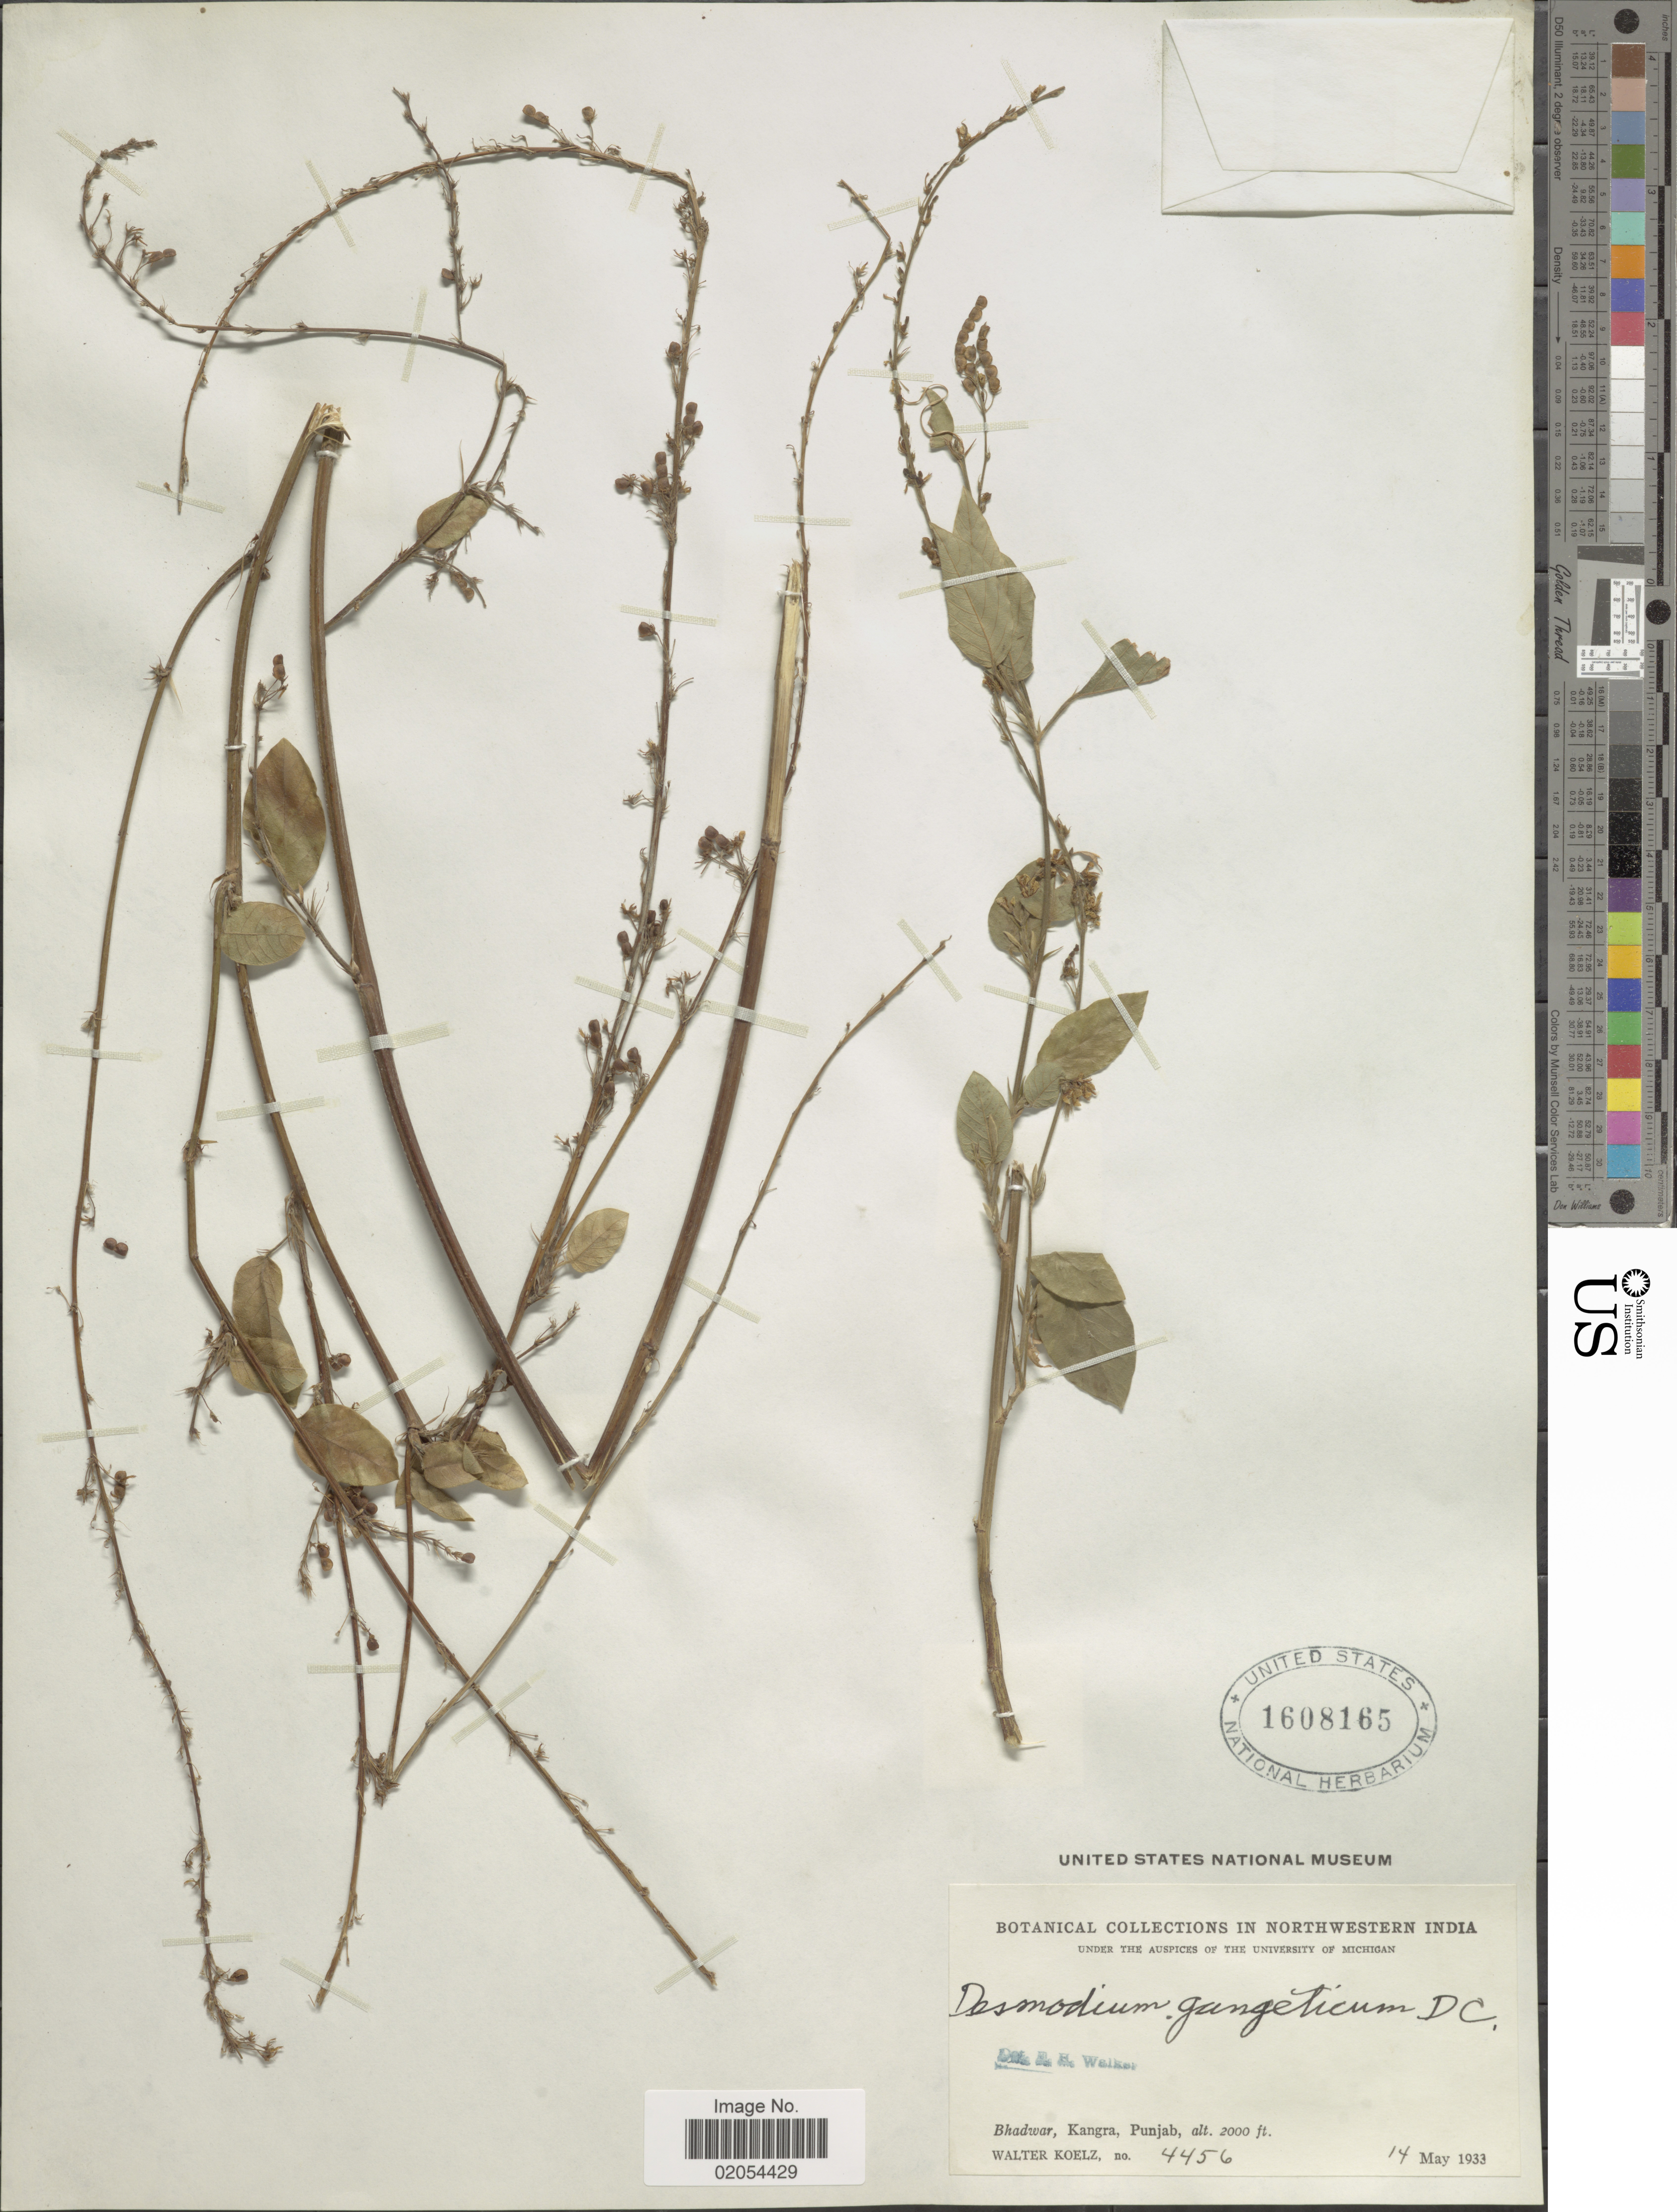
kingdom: Plantae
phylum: Tracheophyta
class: Magnoliopsida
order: Fabales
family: Fabaceae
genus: Pleurolobus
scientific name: Pleurolobus gangeticus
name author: (L.) J. St.-Hil. ex H. Ohashi & K. Ohashi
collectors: W. N. Koelz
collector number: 4456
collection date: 1933-05-17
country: India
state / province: Punjab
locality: In Northwestern India, Bhadwar, Kangra, Punjab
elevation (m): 610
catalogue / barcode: US 1608165